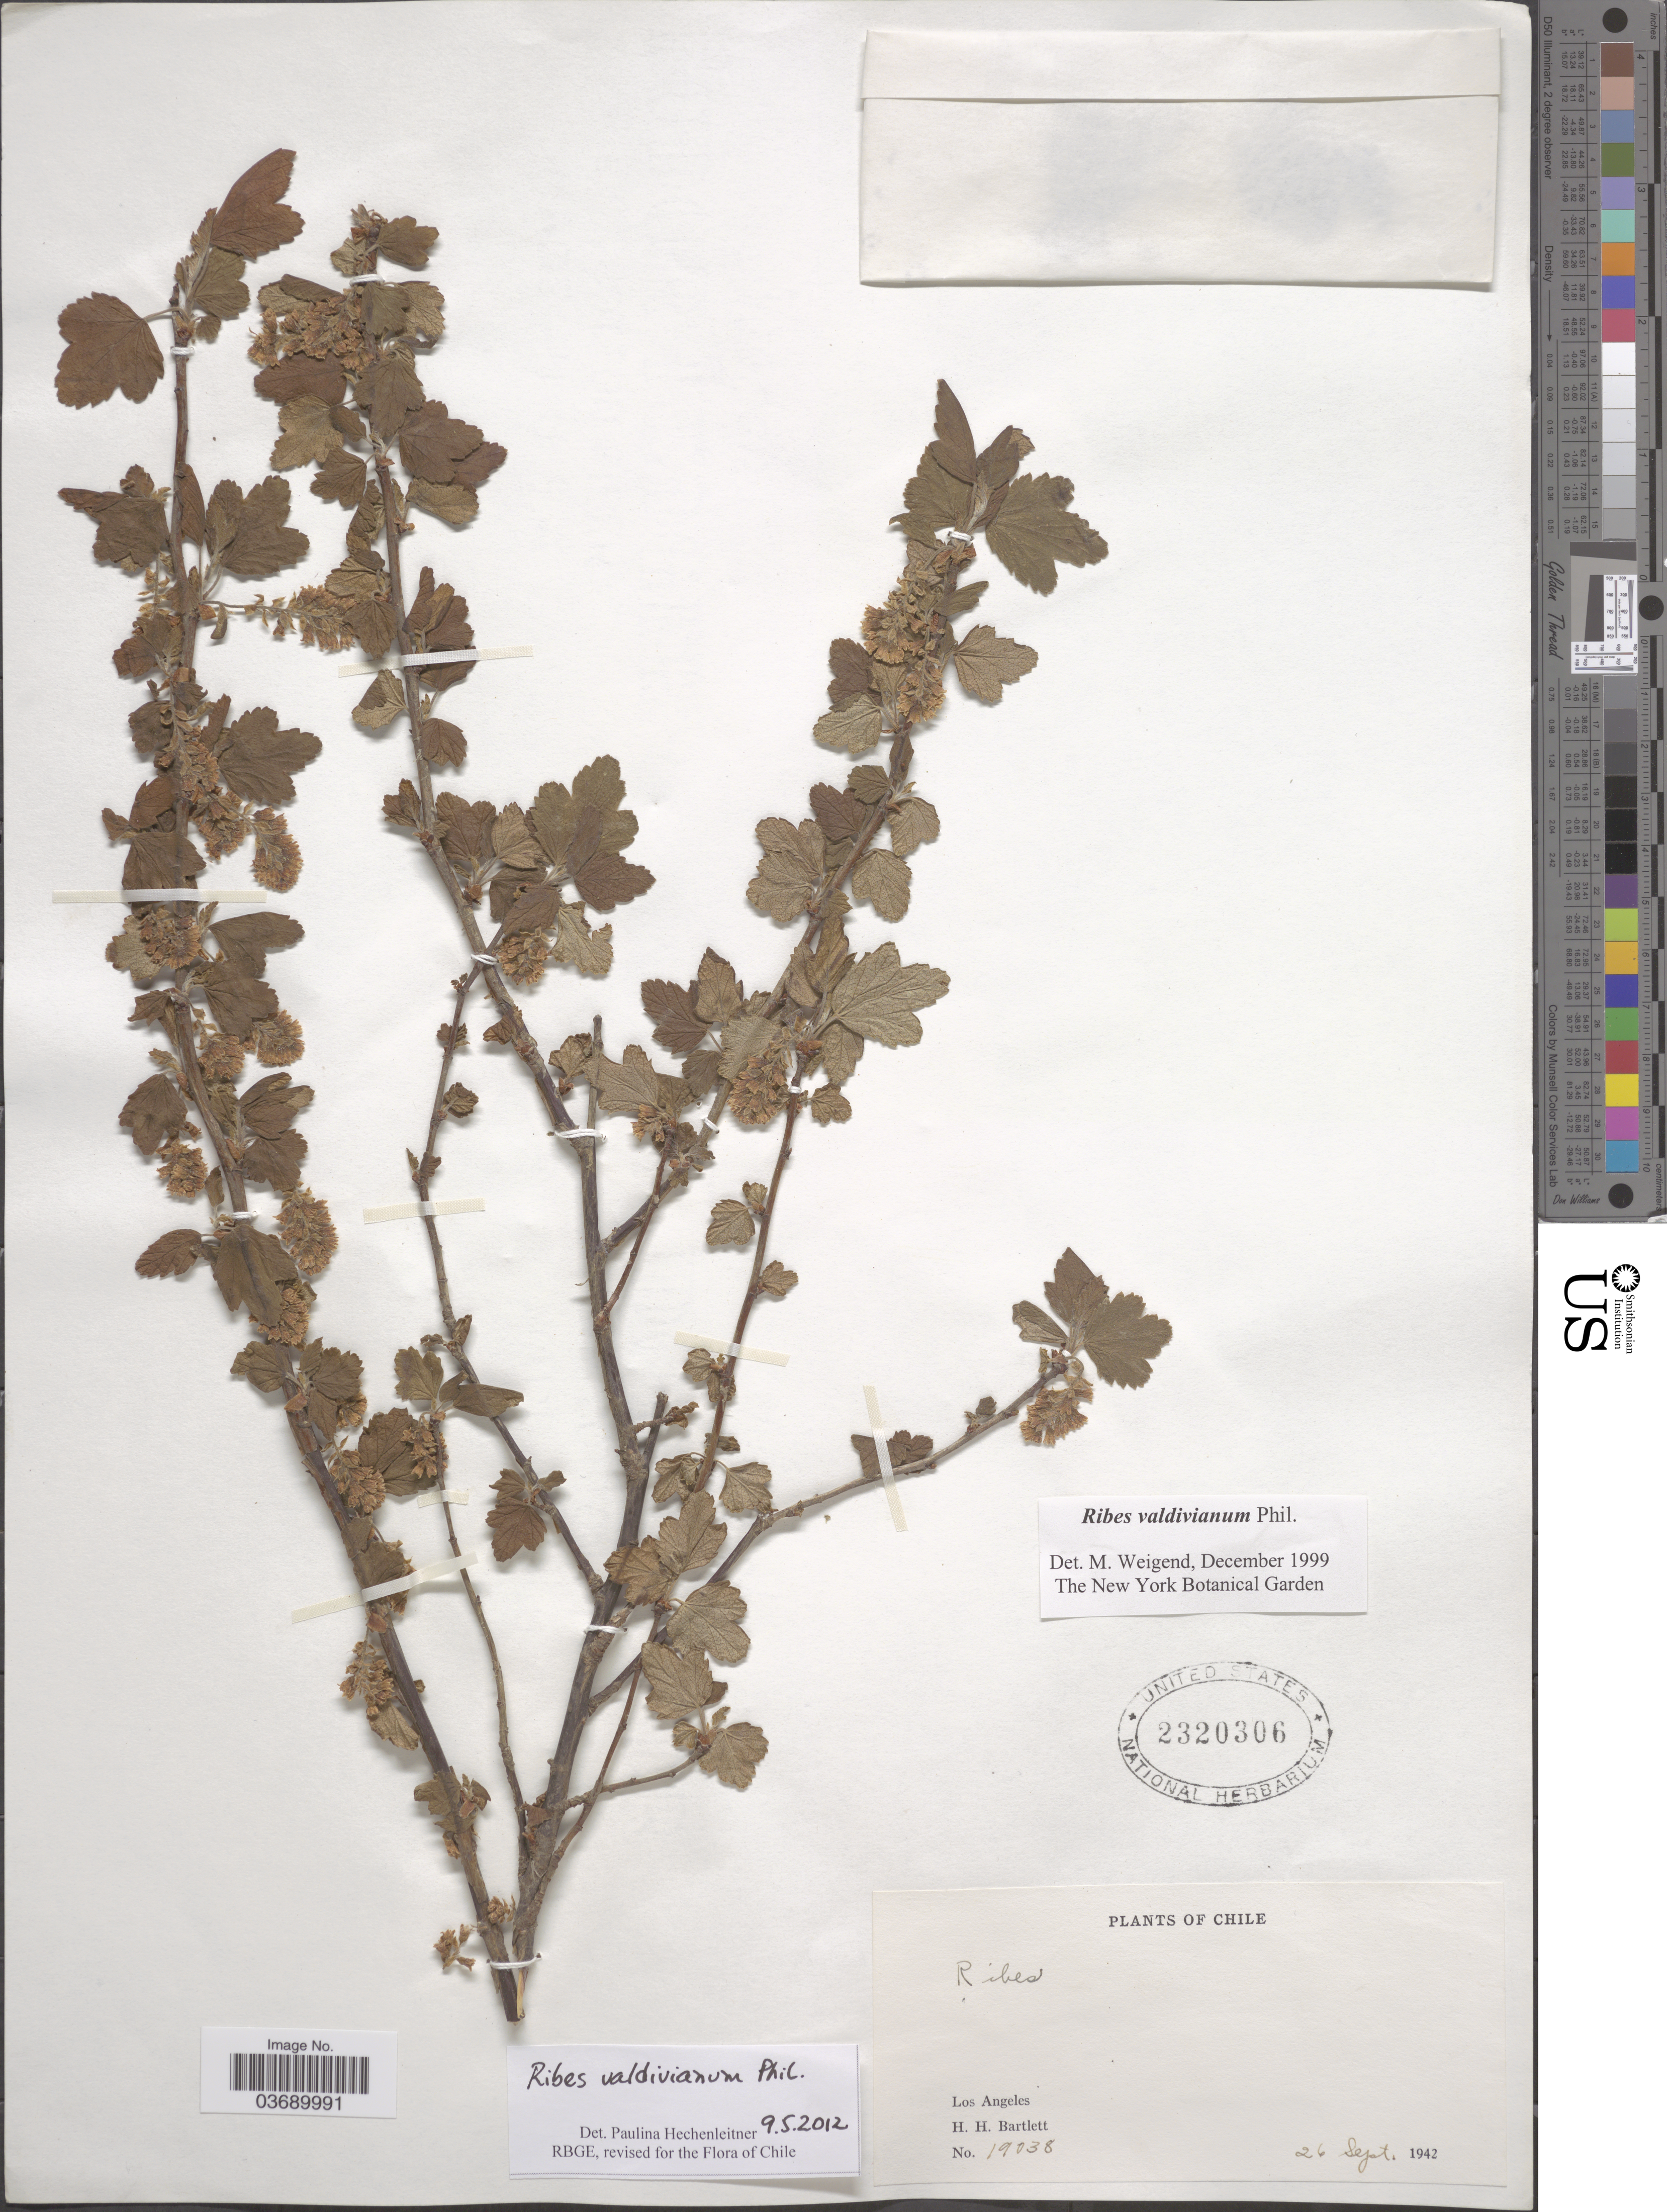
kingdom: Plantae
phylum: Tracheophyta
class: Magnoliopsida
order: Saxifragales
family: Grossulariaceae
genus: Ribes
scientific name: Ribes valdivianum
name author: Phil.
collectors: H. H. Bartlett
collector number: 19038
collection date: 1942-09-26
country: Chile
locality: Los Angeles.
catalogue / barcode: US 2320306